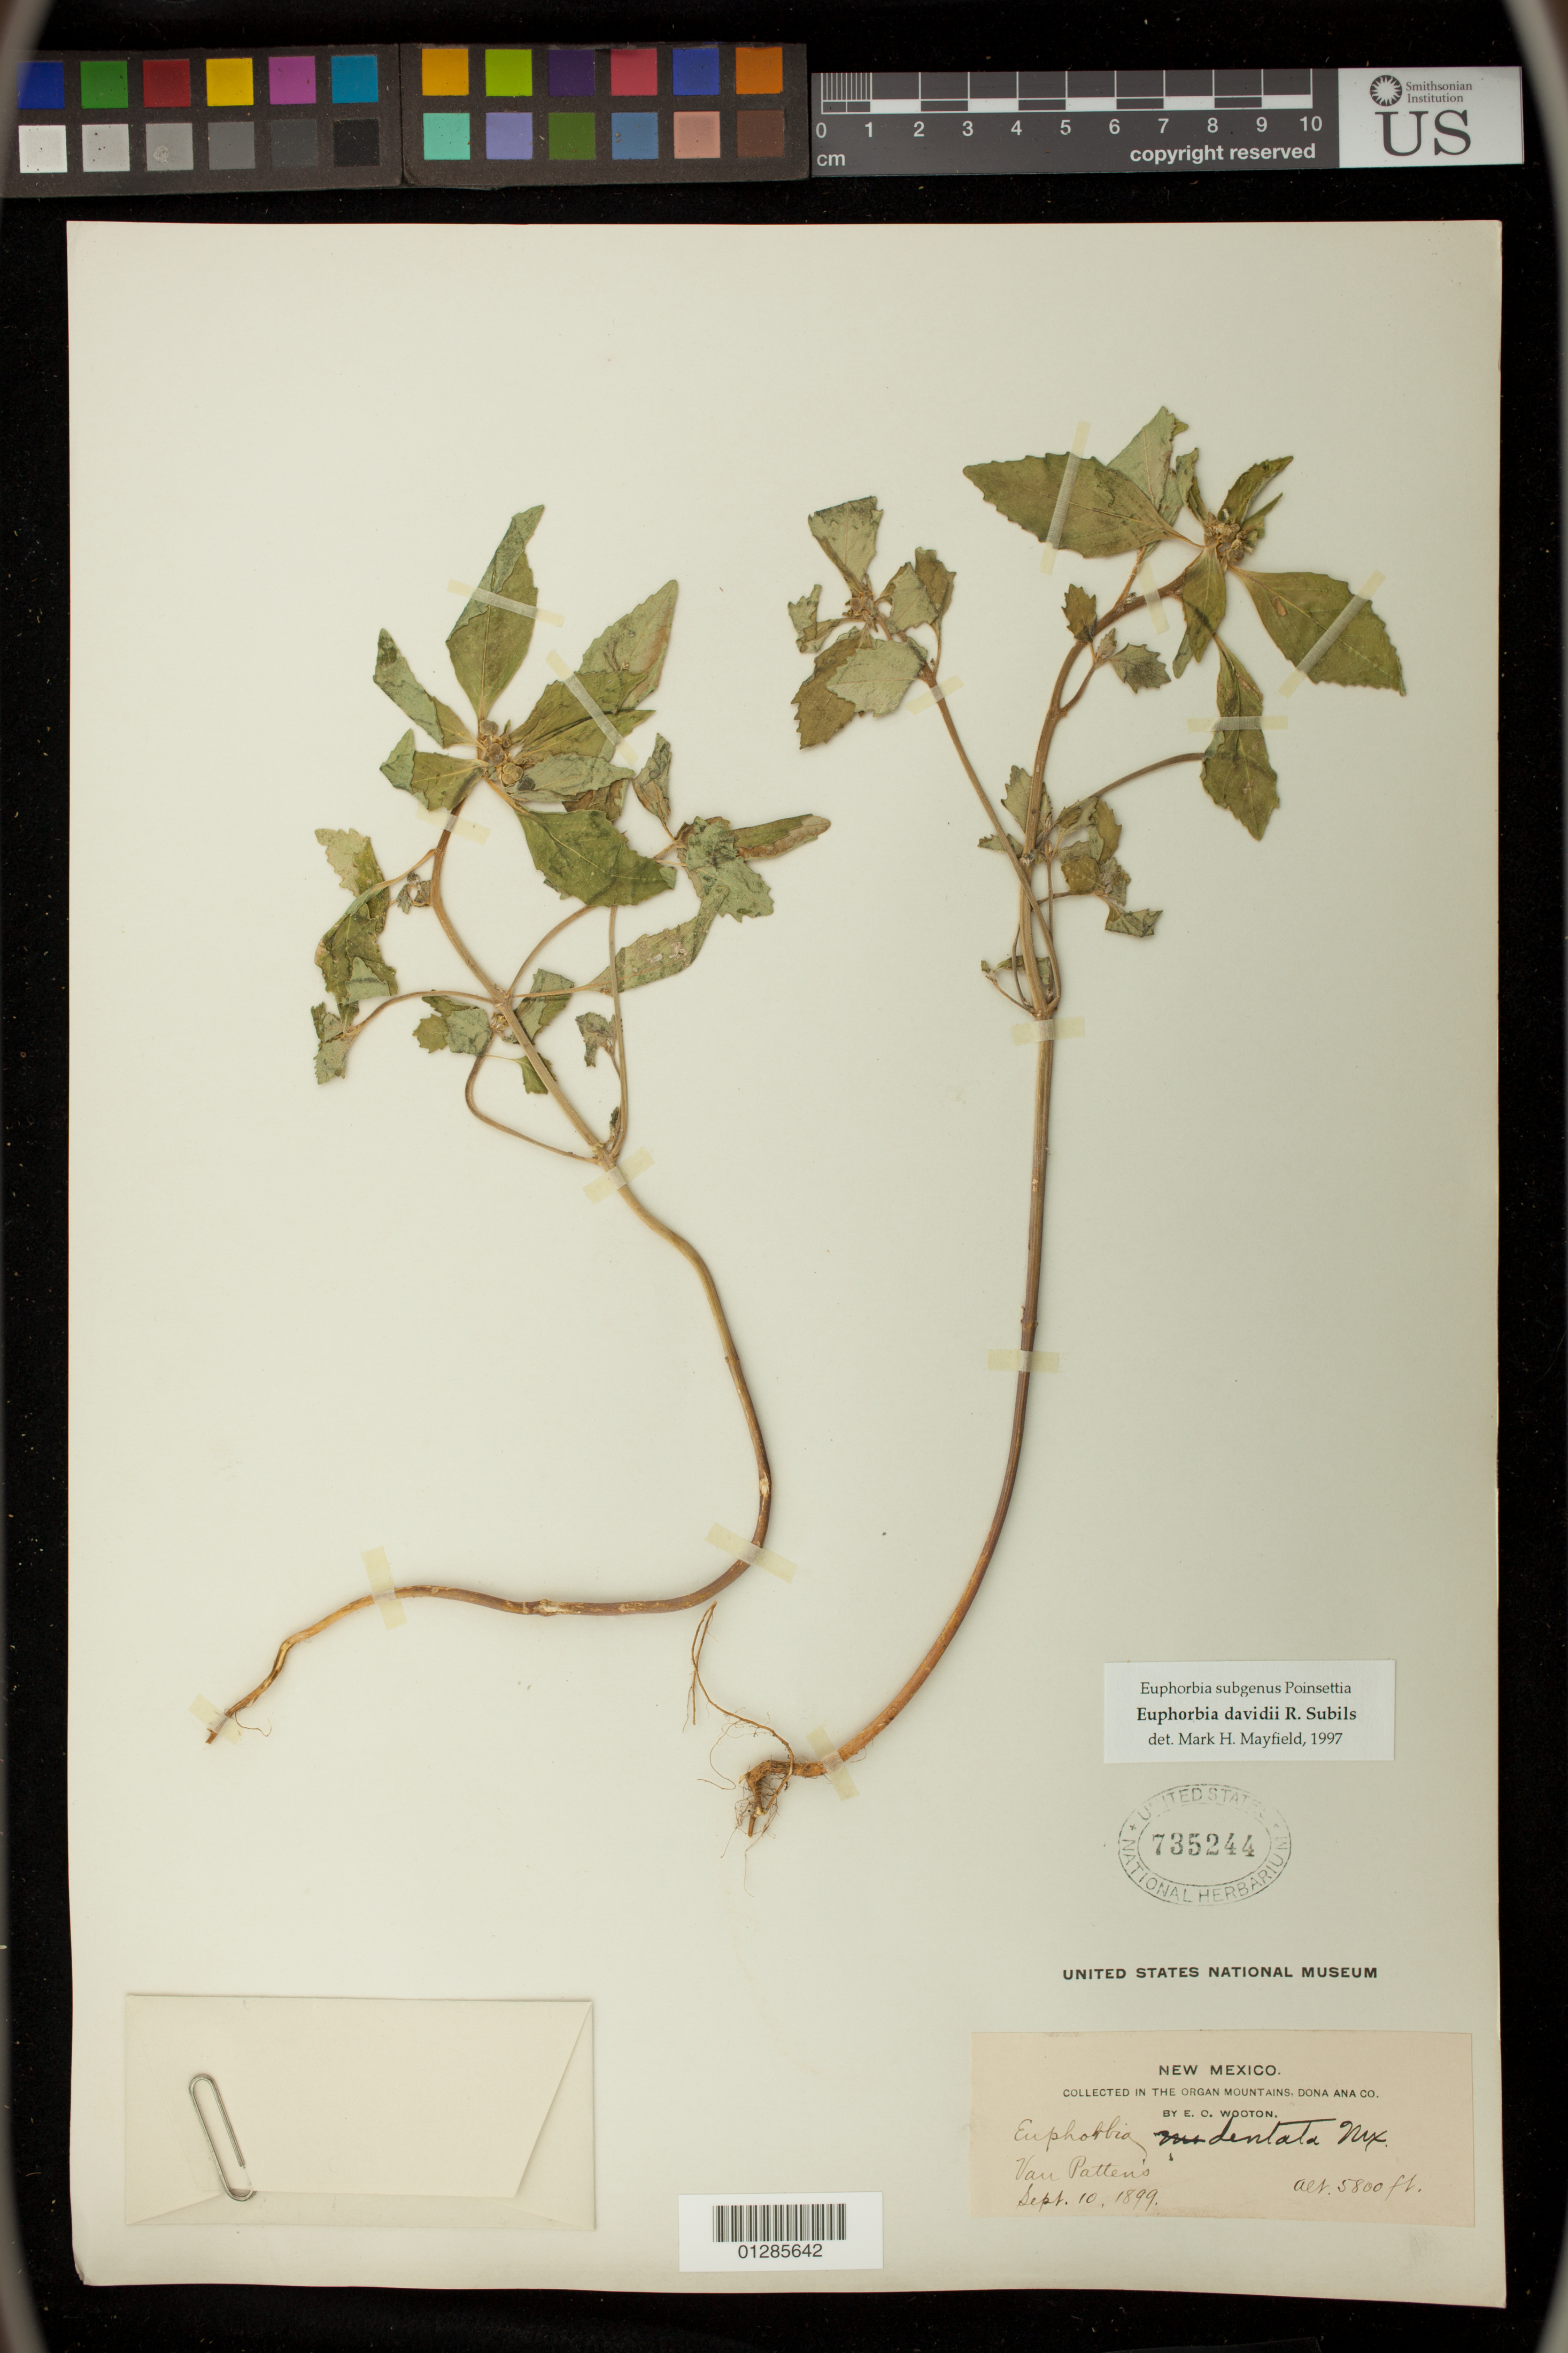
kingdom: Plantae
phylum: Tracheophyta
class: Magnoliopsida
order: Malpighiales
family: Euphorbiaceae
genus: Euphorbia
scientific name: Euphorbia davidii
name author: Subils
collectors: E. O. Wooton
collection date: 1899-09-10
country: United States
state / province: New Mexico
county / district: Dona Ana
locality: Van Patten's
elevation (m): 1768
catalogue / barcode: US 735244